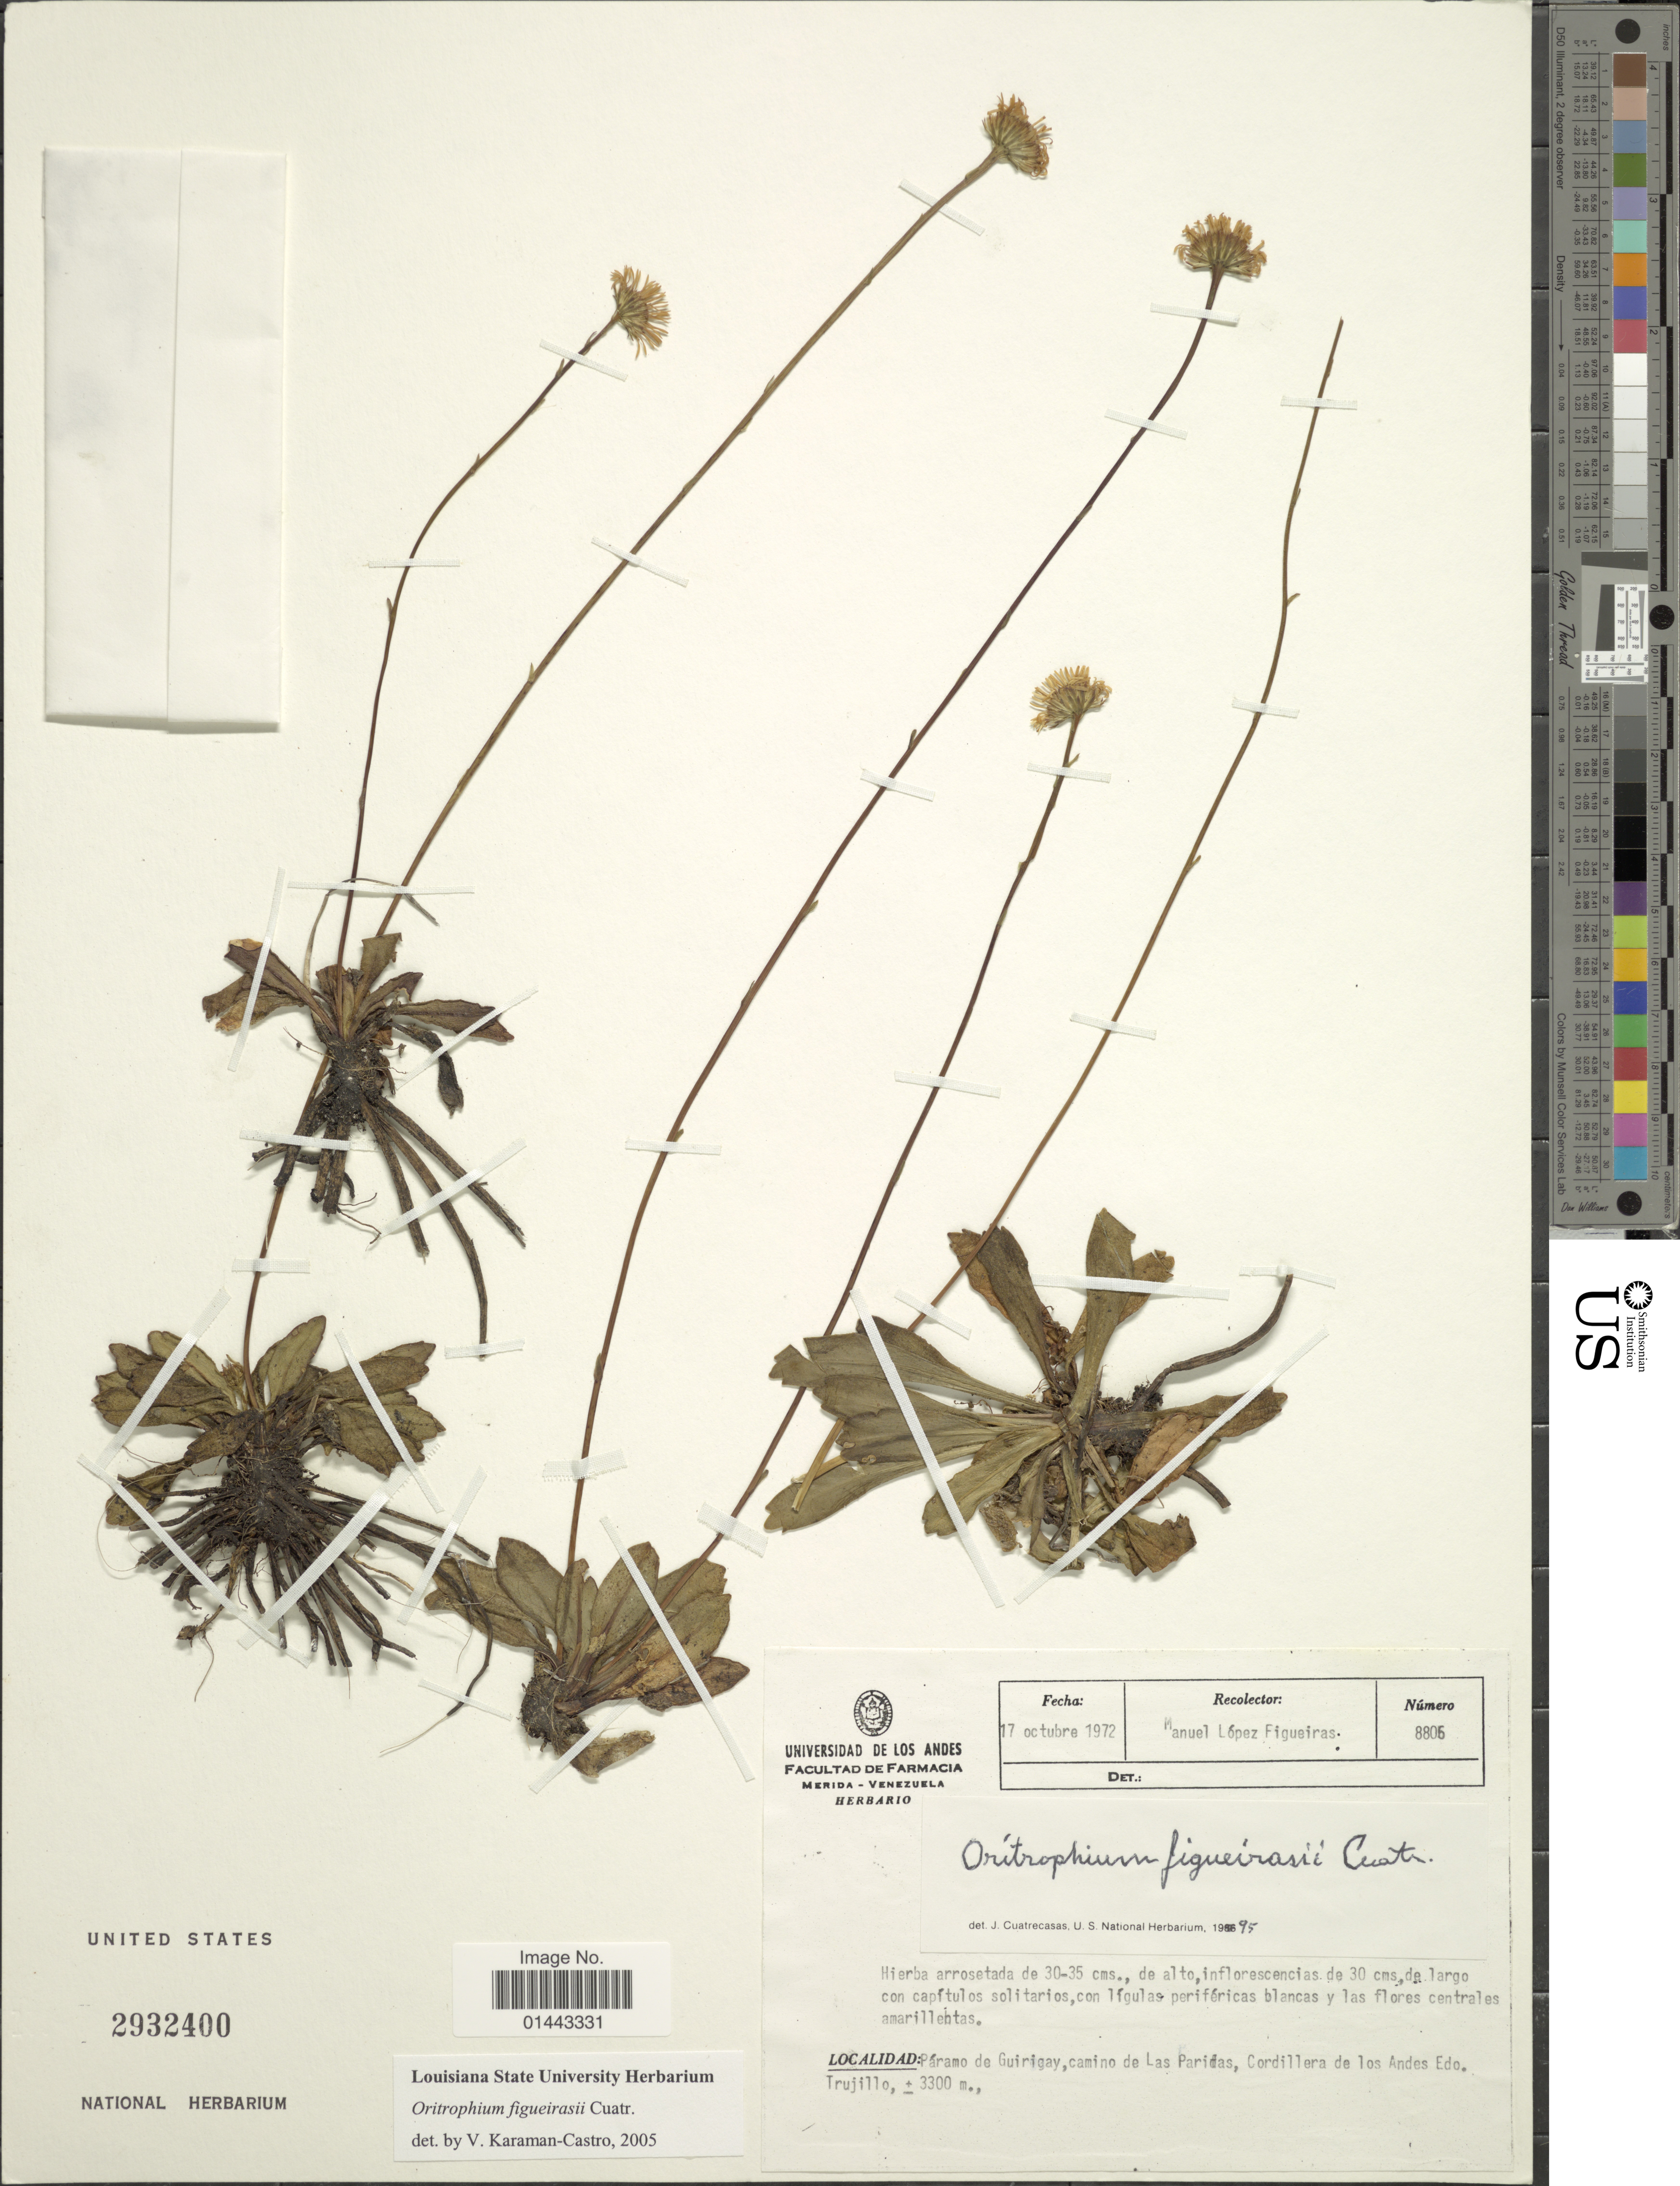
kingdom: Plantae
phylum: Tracheophyta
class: Magnoliopsida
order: Asterales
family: Asteraceae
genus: Oritrophium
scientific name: Oritrophium figueirasii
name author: Cuatrec.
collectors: M. López Figueiras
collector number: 8806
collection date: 1972-10-17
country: Venezuela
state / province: Trujillo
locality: Paramo de Guirigay, camino de Las Paridas, Cordillera de los Andes.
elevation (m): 3300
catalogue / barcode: US 2932400